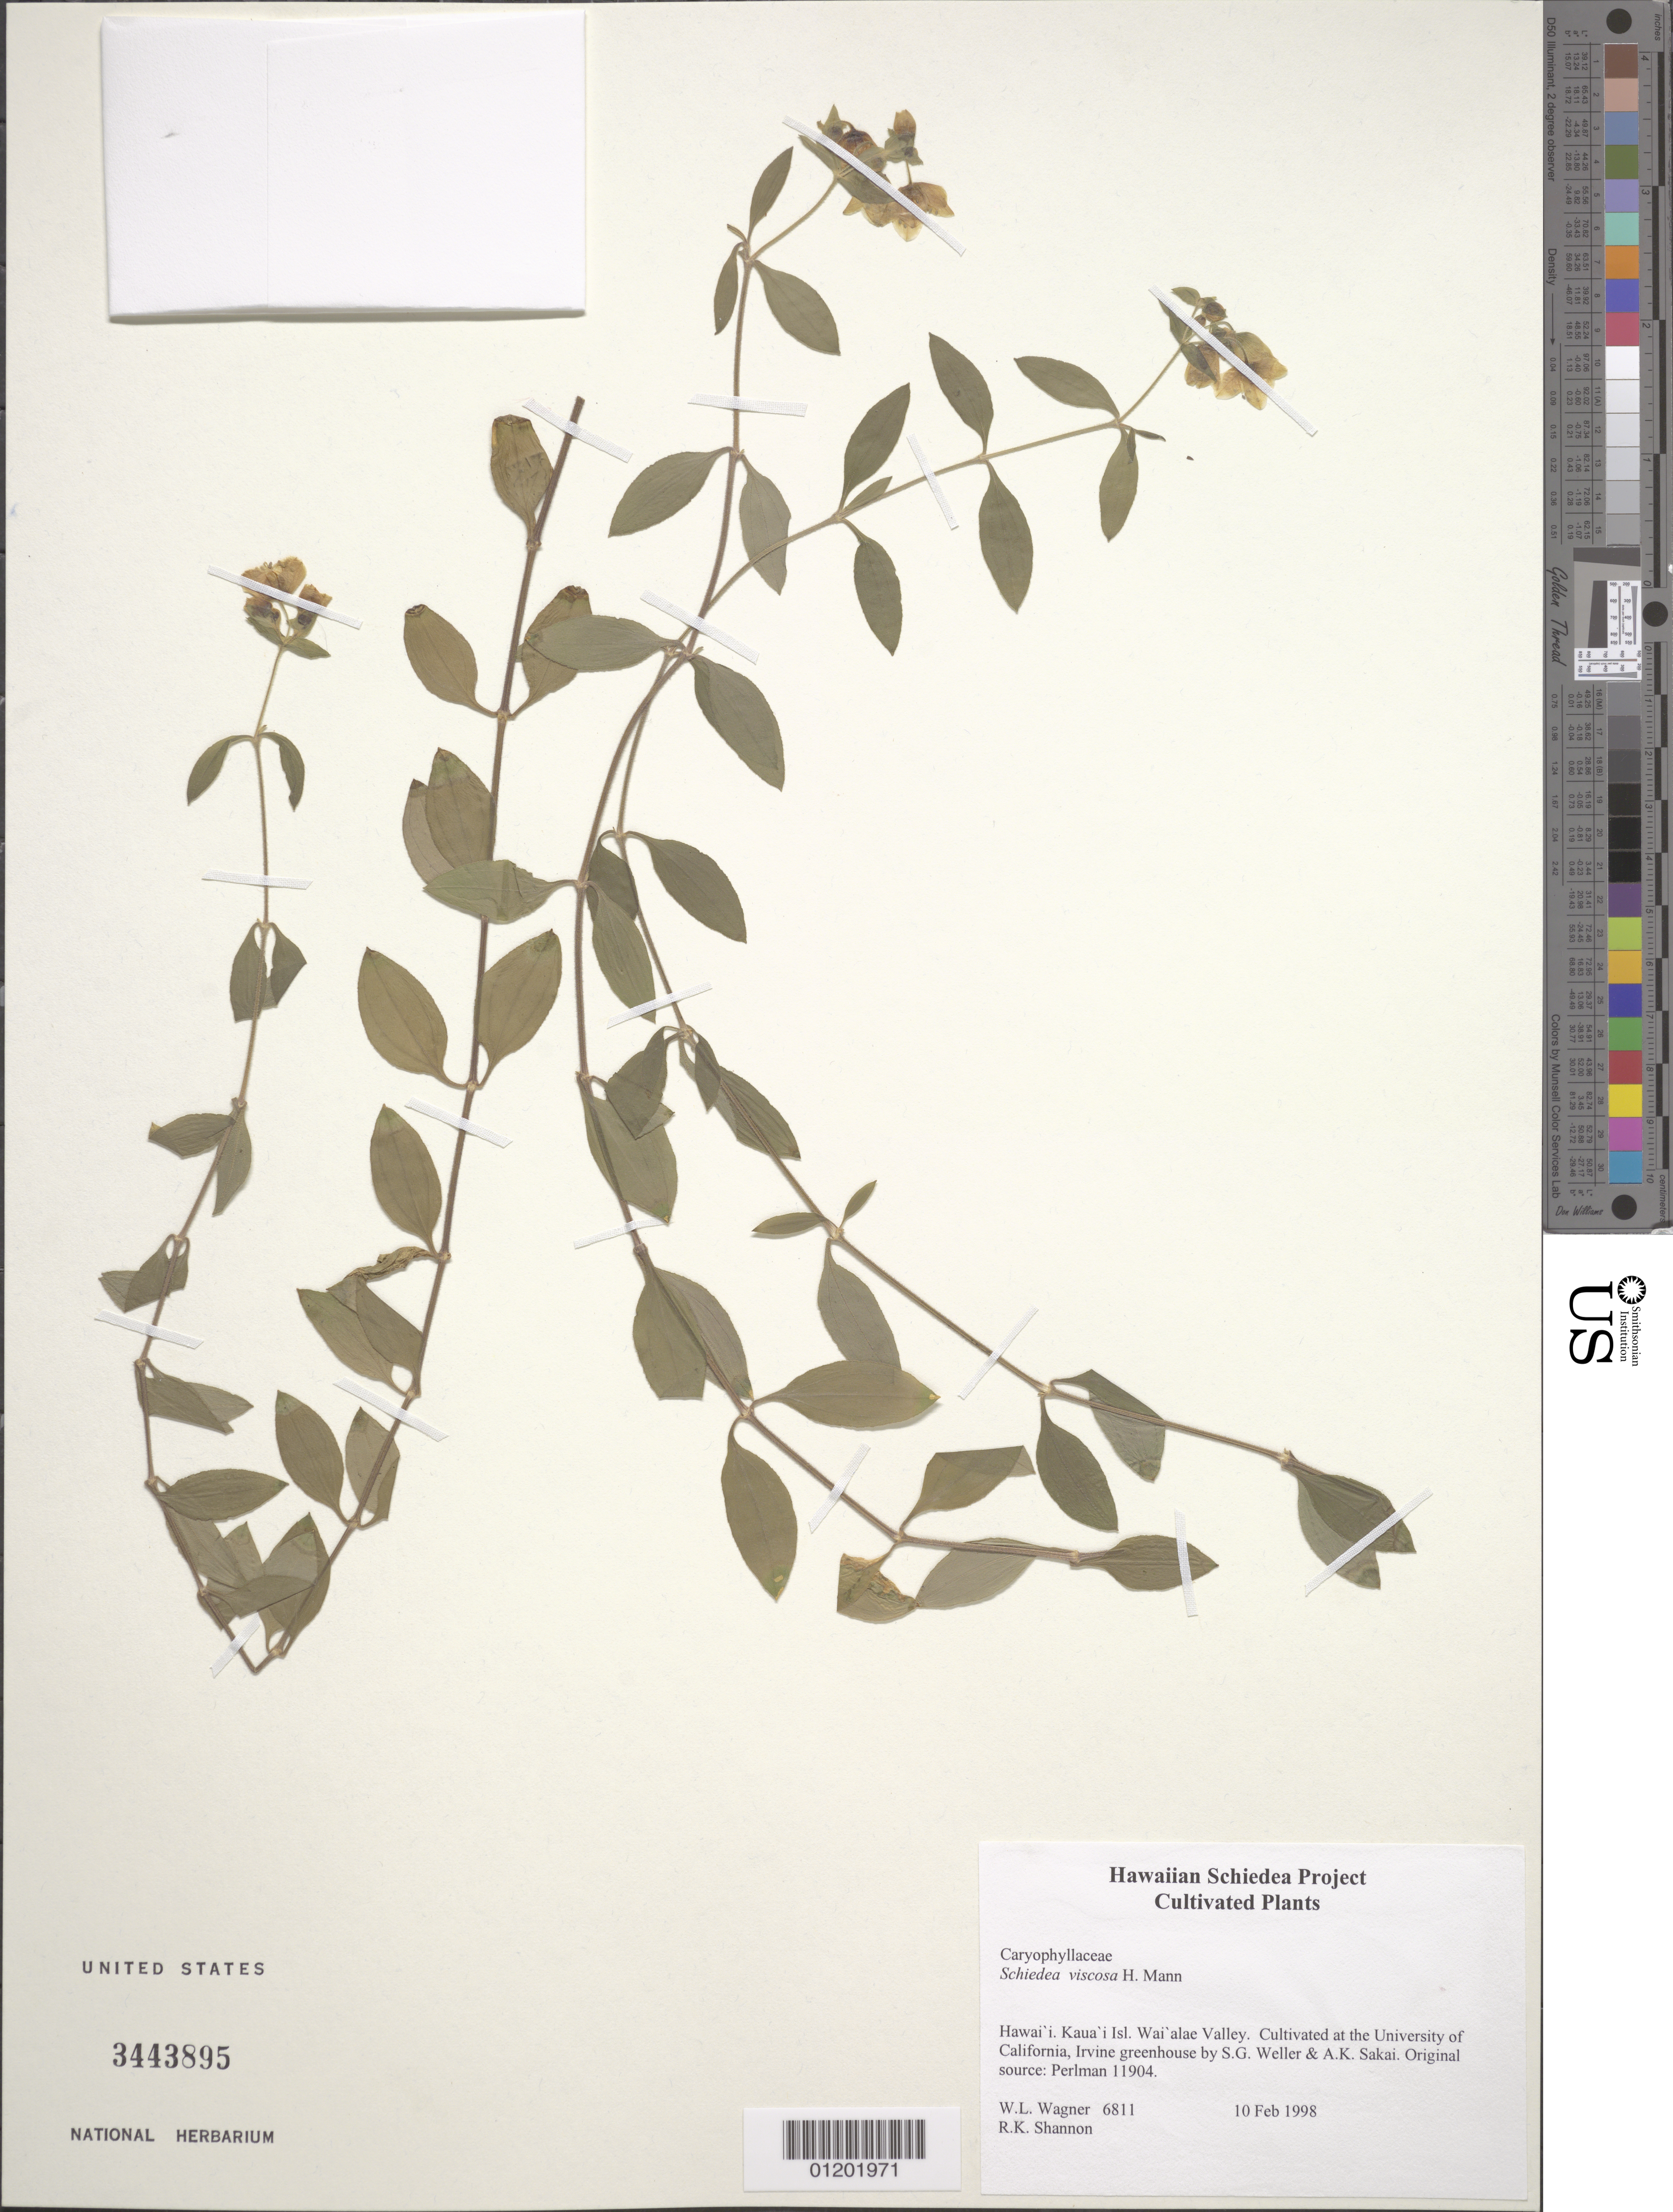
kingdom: Plantae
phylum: Tracheophyta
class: Magnoliopsida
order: Caryophyllales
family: Caryophyllaceae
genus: Schiedea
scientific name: Schiedea viscosa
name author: H. Mann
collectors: W. L. Wagner & R. Shannon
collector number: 6811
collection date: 1998-02-10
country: United States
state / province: California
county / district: Orange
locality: University of California, Irvine greenhouse.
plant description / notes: Cultivated at the University of California, Irvine greenhouse by S.G. Weller & A.K. Sakai. Original source: Perlman 11904.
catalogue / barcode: US 3443895